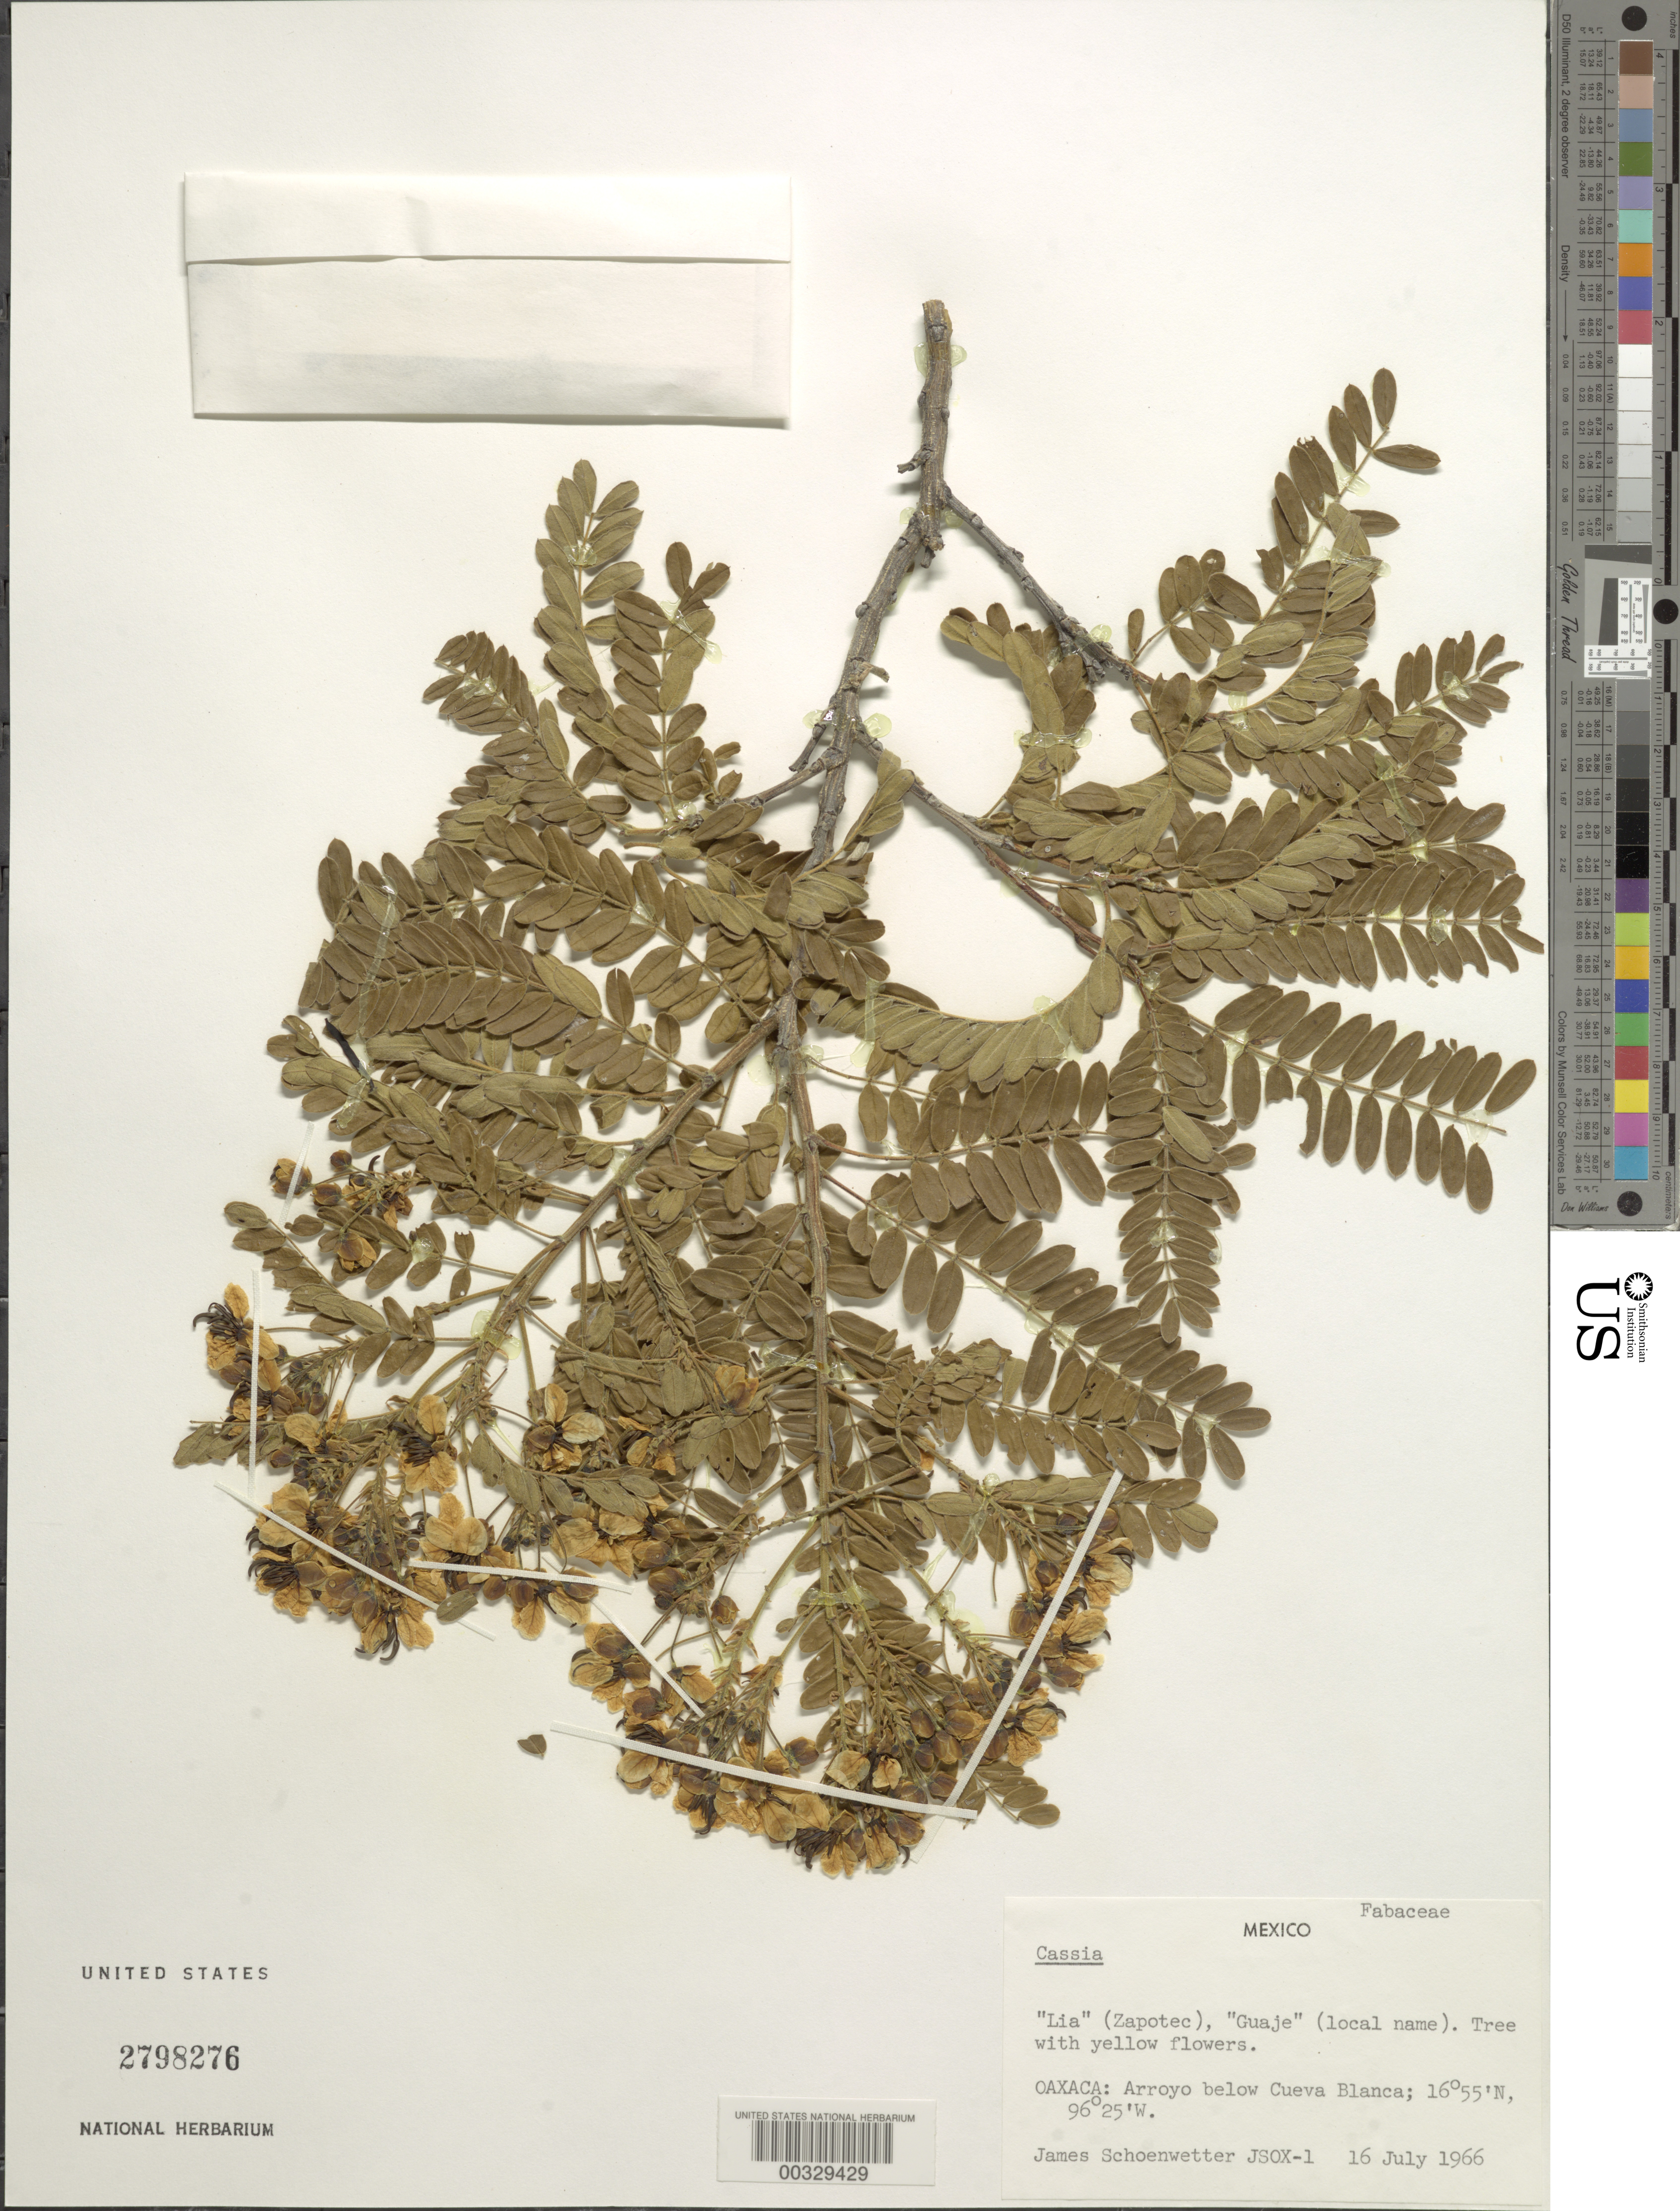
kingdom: Plantae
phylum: Tracheophyta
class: Magnoliopsida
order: Fabales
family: Fabaceae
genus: Senna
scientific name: Senna polyantha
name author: (Coll) H.S. Irwin & Barneby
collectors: J. Schoenwetter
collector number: Jsox-1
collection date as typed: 16 Jul 1966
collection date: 1966-07-16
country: Mexico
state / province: Oaxaca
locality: Below cueva blanca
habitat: Arroyo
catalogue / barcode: US 2798276